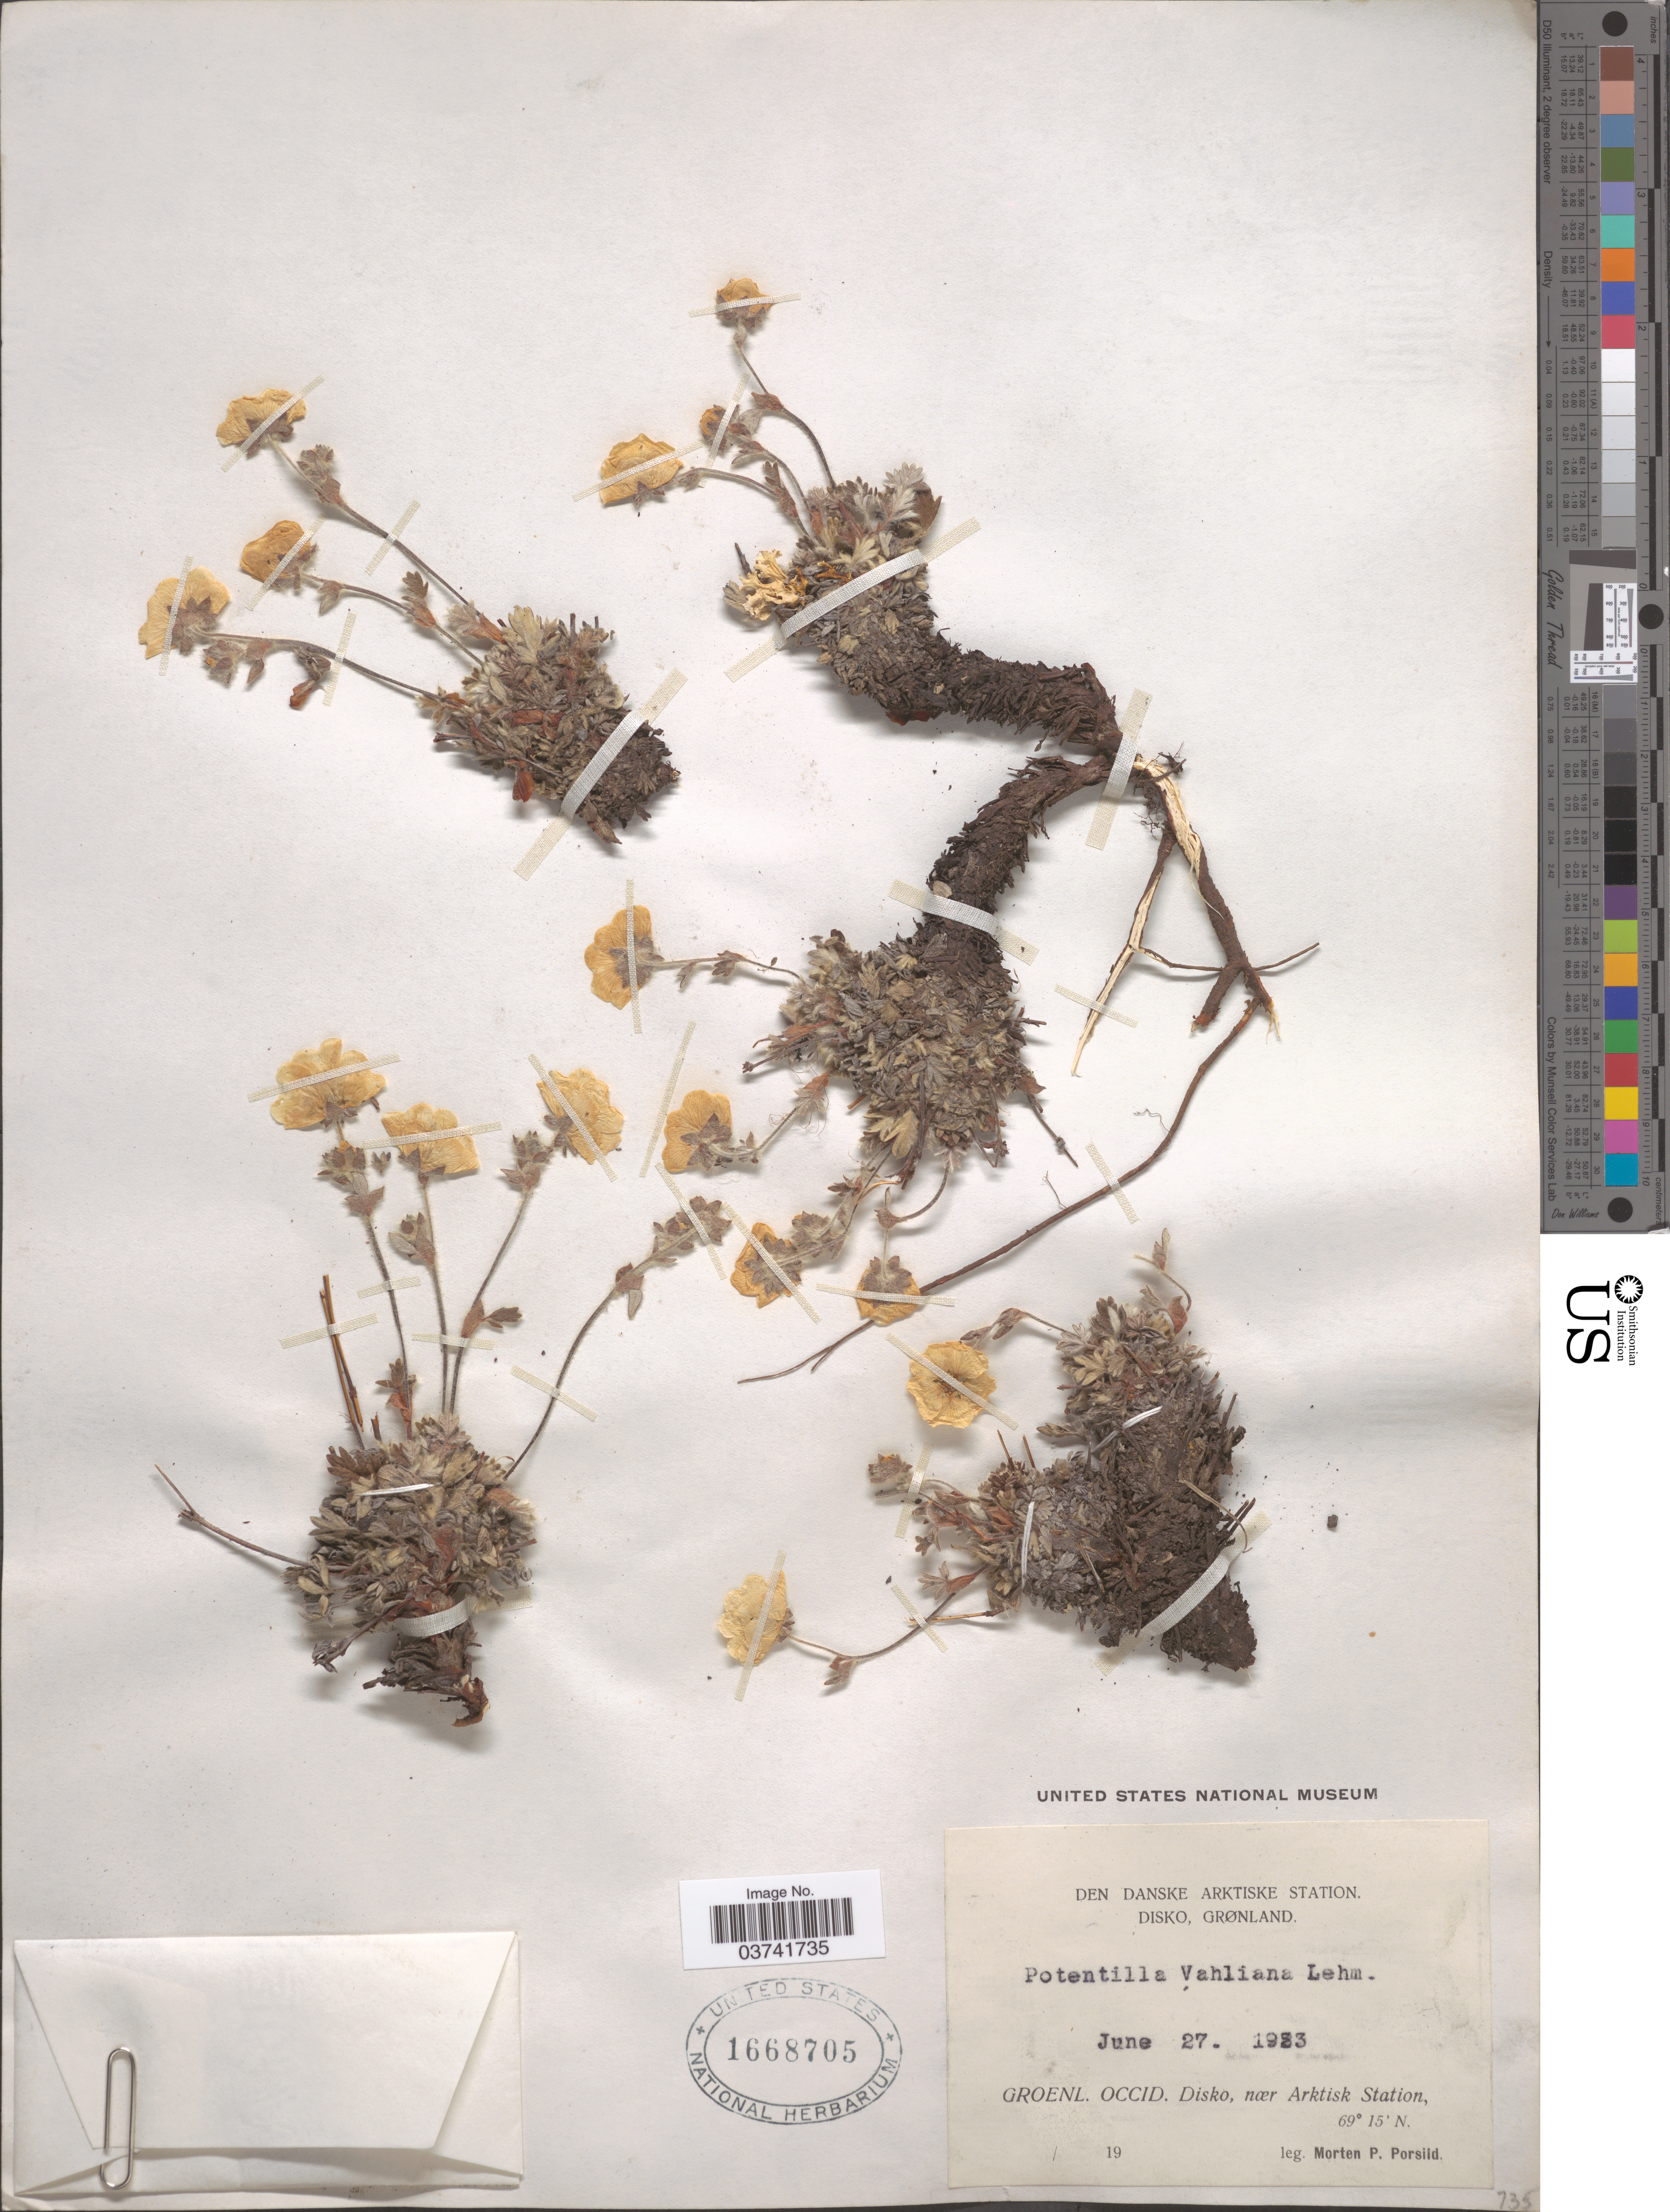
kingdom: Plantae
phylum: Tracheophyta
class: Magnoliopsida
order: Rosales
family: Rosaceae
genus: Potentilla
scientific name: Potentilla vahliana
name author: Lehm.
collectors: M. P. Porsild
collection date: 1933-06-27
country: Greenland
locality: Den Danske Arktiske Station. Disko, Grønland. Groenl. Occid. Disko, nær Arktisk Station.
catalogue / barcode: US 1668705